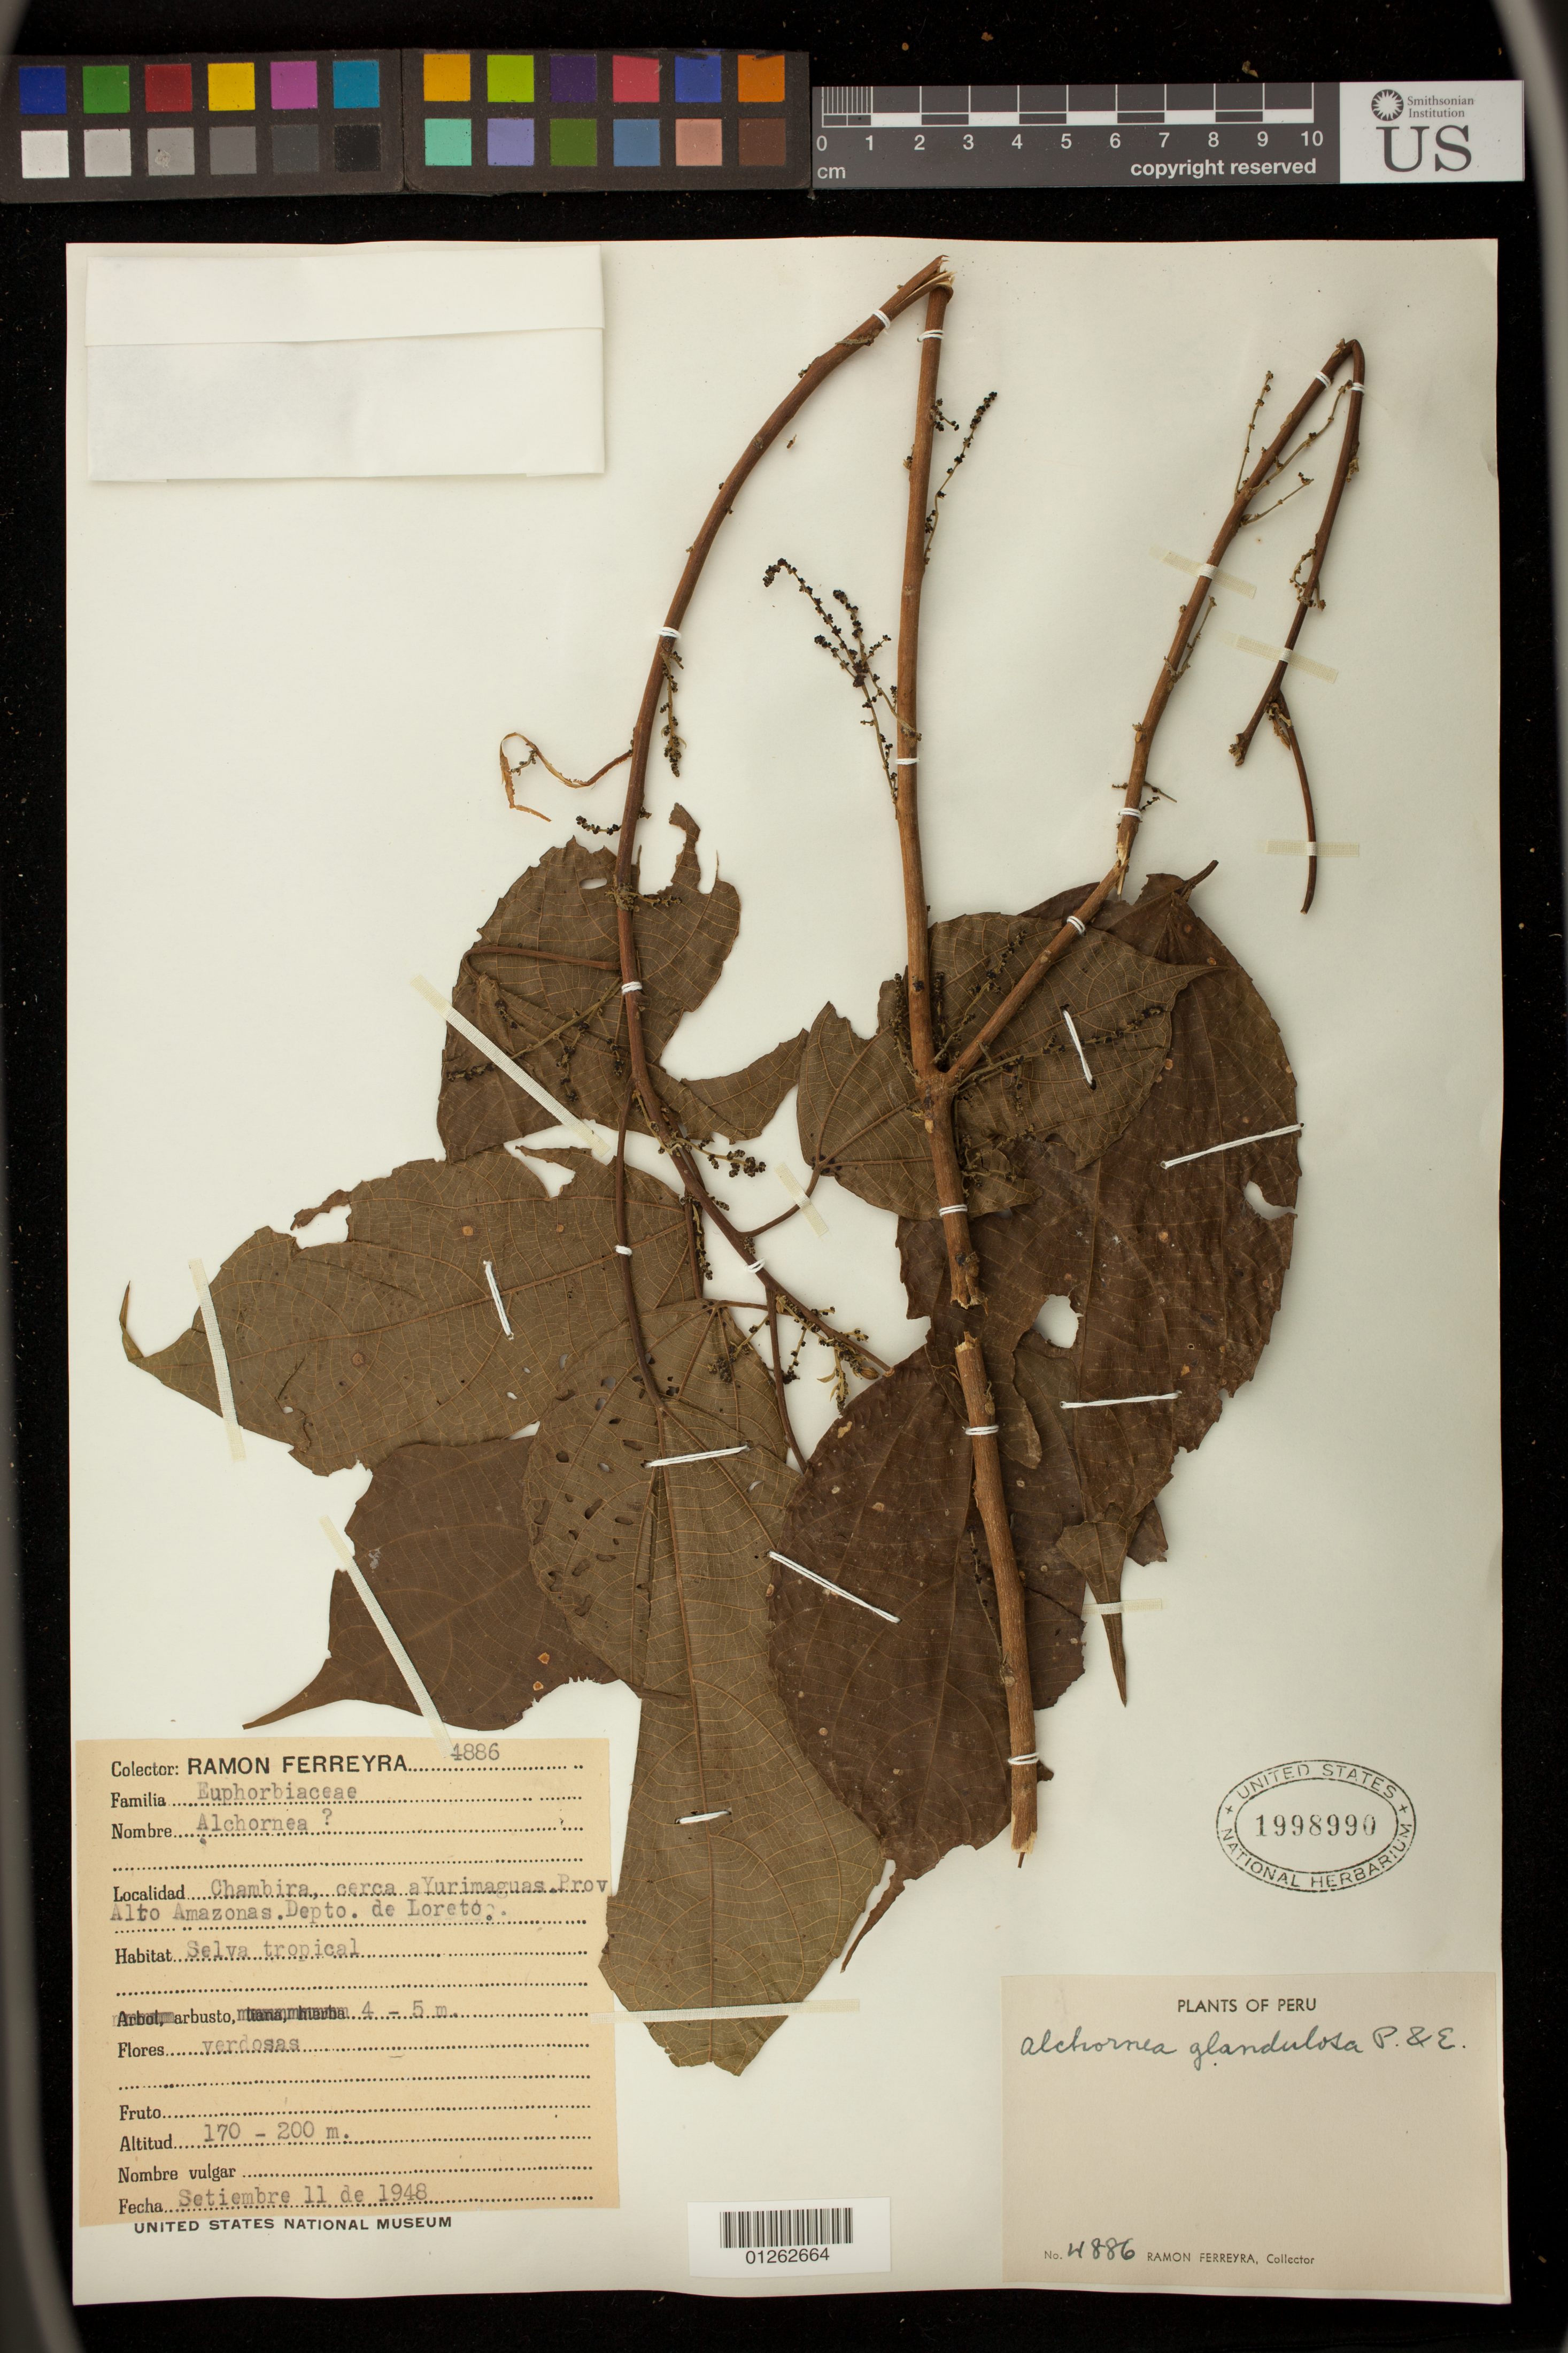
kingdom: Plantae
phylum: Tracheophyta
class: Magnoliopsida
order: Malpighiales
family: Euphorbiaceae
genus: Alchornea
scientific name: Alchornea glandulosa subsp. glandulosa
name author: Poepp.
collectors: R. A. Ferreyra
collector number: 4886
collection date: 1948-09-11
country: Peru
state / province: Loreto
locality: Chambira, cerca a Yurimaguas. Prov. Alto Amazonas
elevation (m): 170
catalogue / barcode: US 1998990